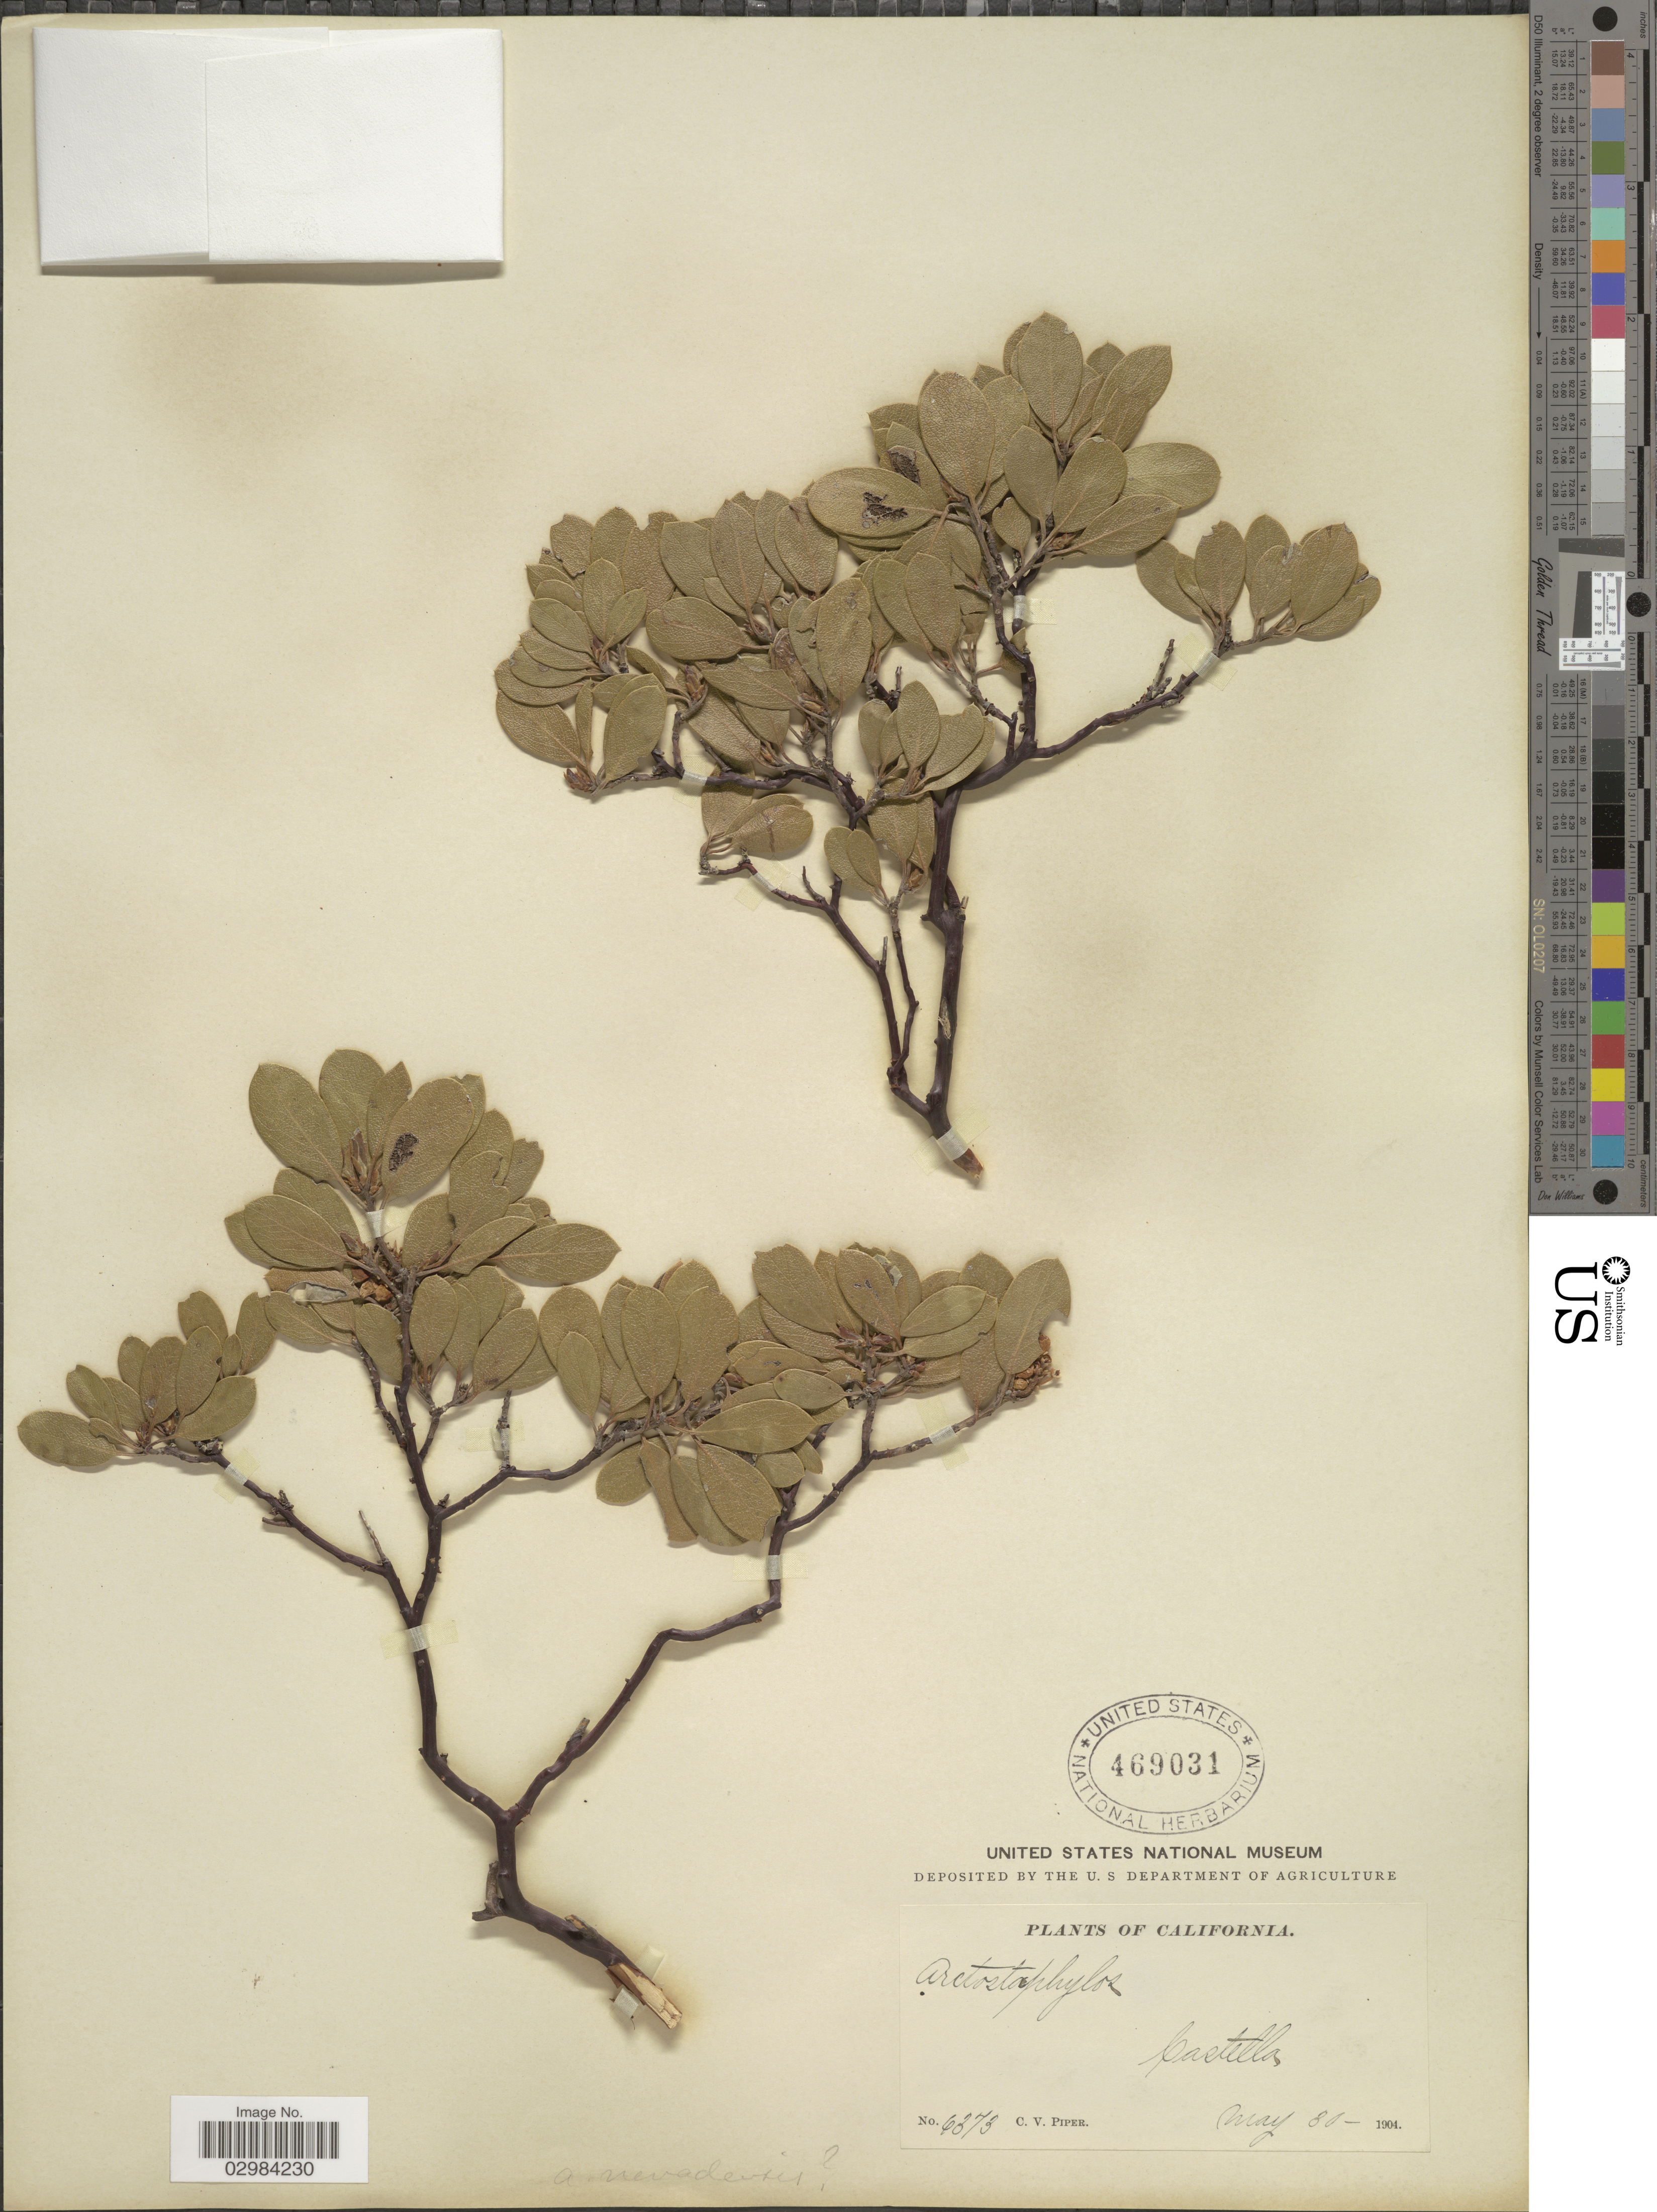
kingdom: Plantae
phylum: Tracheophyta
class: Magnoliopsida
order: Ericales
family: Ericaceae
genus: Arctostaphylos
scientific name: Arctostaphylos nevadensis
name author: A. Gray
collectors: C. V. Piper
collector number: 6373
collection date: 1904-05-30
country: United States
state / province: California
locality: Castella.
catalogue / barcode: US 469031